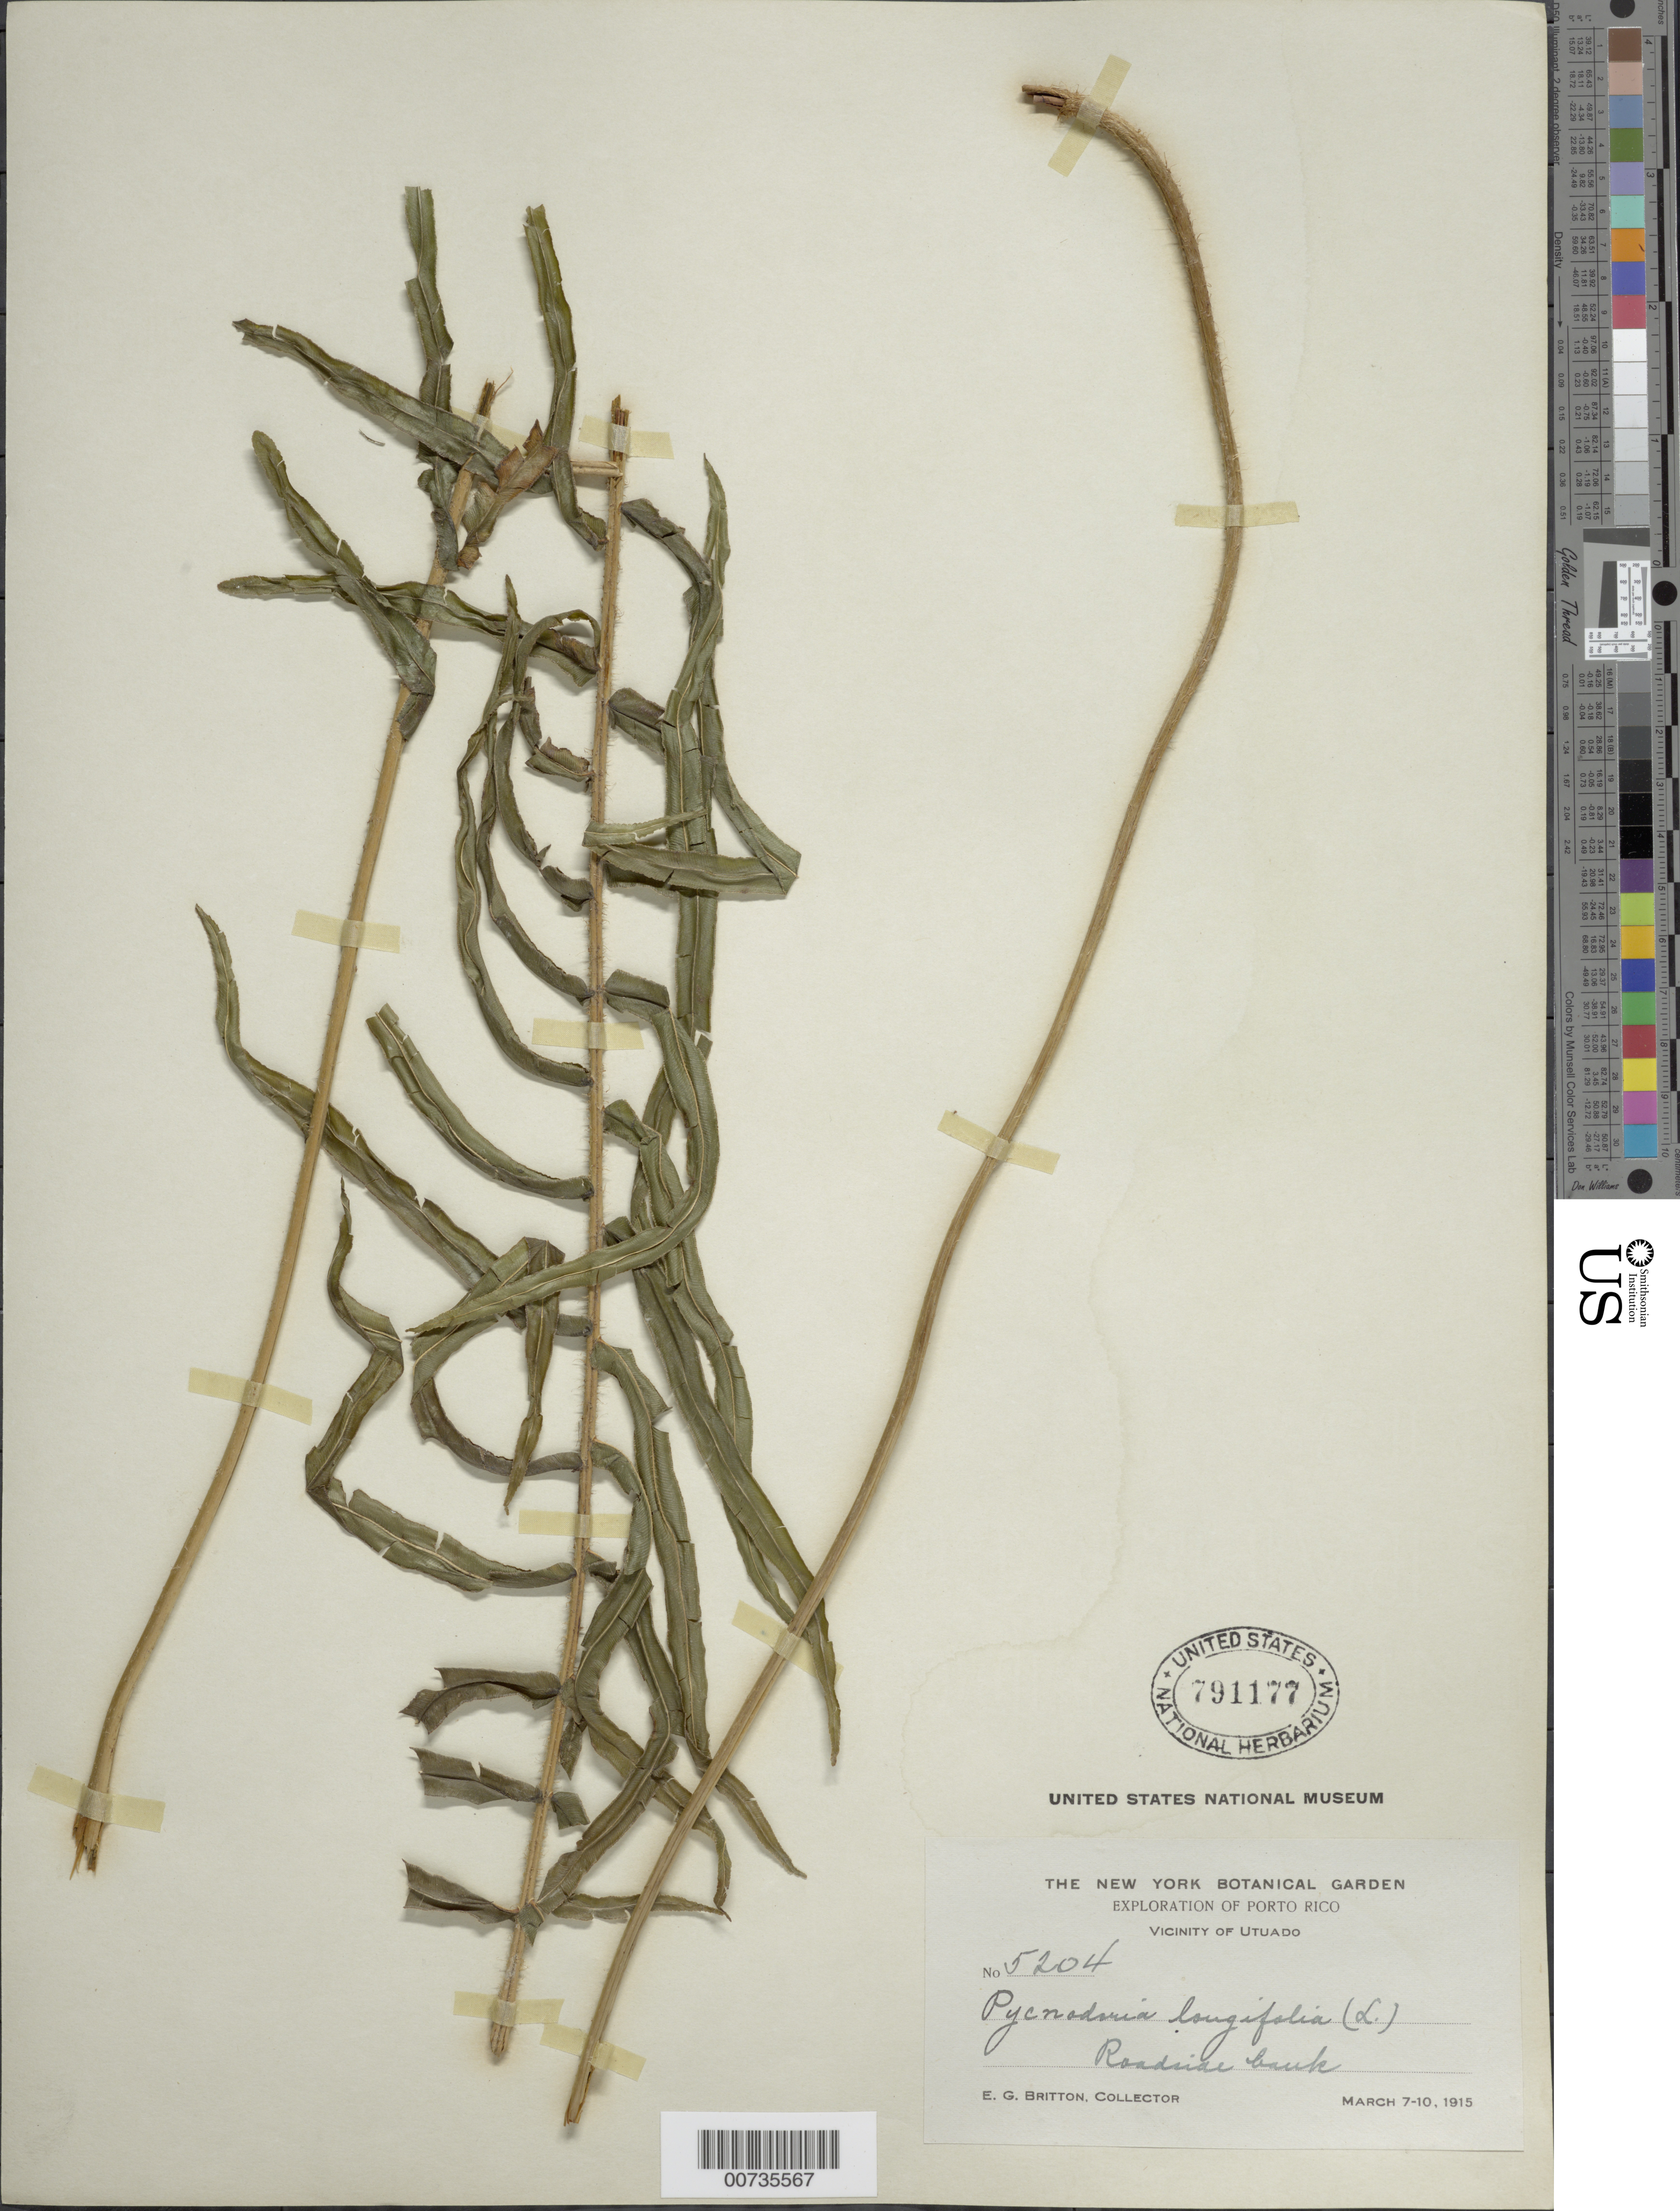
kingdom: Plantae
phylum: Tracheophyta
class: Polypodiopsida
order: Polypodiales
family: Pteridaceae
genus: Pteris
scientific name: Pteris longifolia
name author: L.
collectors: E. G. Britton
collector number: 5204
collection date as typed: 07 Mar 1915 to 10 Mar 1915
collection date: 1915-03-07/1915-03-10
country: Puerto Rico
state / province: Utuado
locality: Utuado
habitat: Roadside bank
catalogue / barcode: US 791177